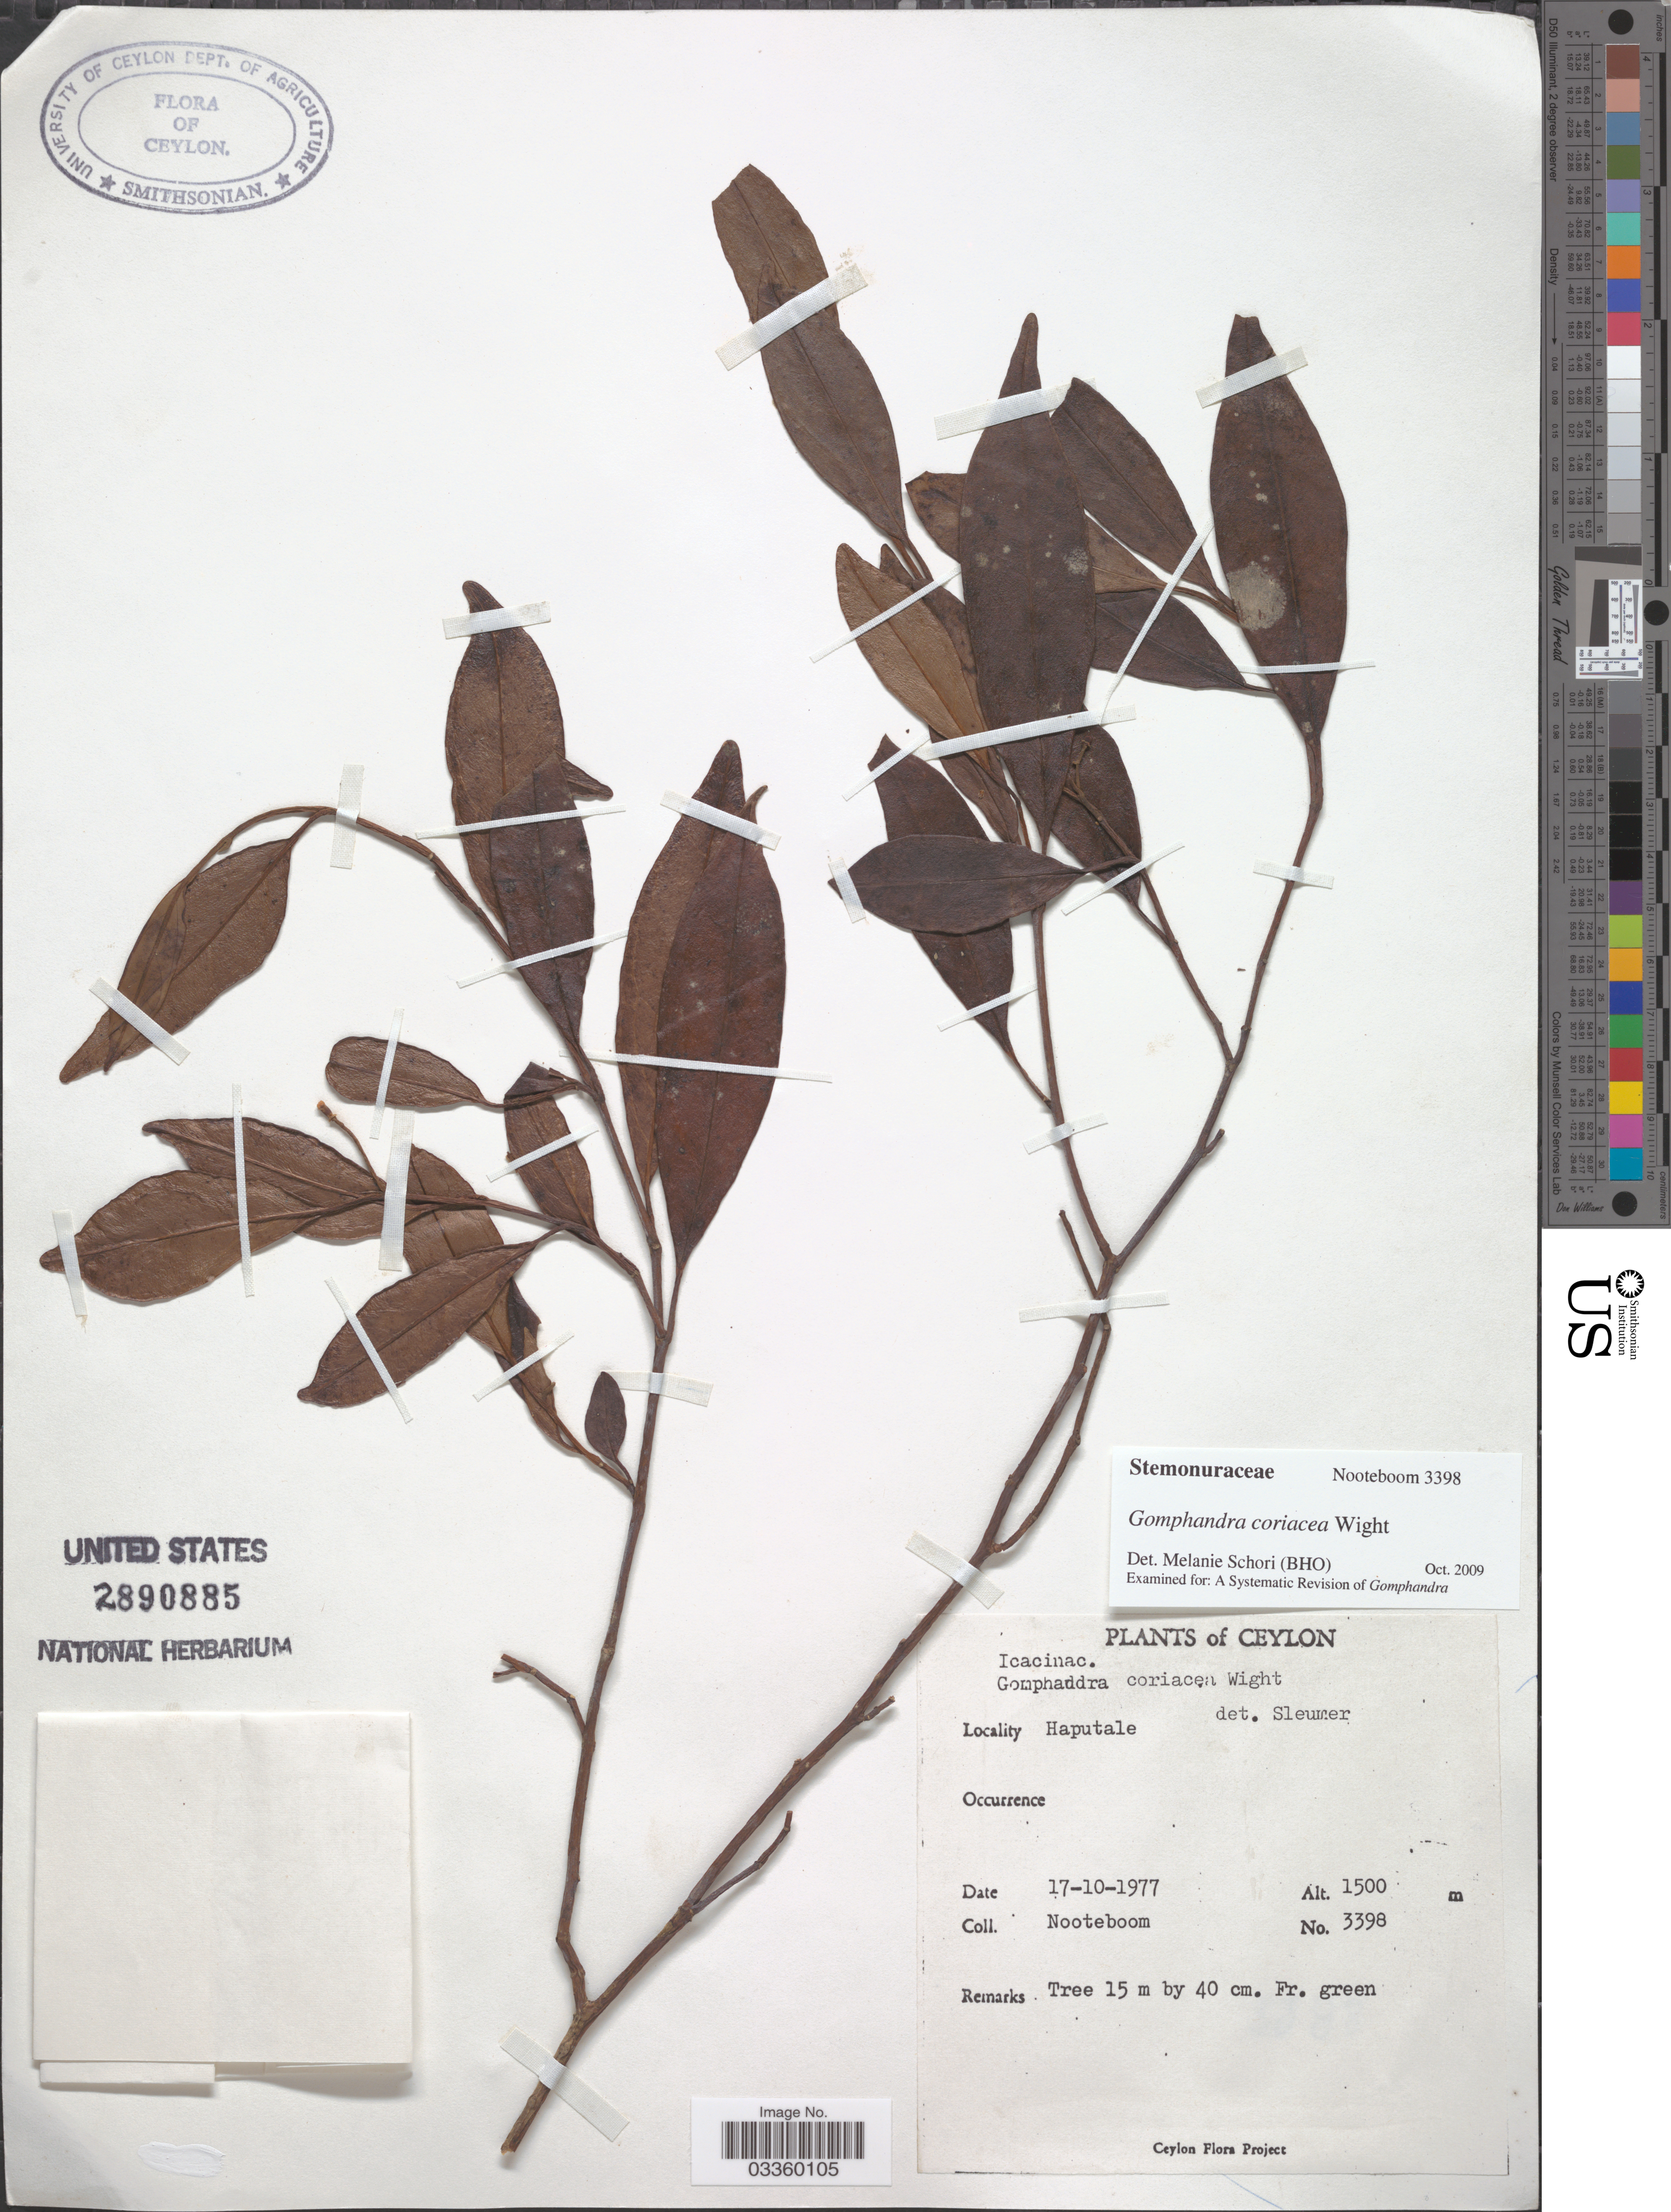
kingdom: Plantae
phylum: Tracheophyta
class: Magnoliopsida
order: Cardiopteridales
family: Stemonuraceae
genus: Gomphandra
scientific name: Gomphandra coriacea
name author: Wight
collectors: Nooteboom, --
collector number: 3398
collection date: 1977-10-17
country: Sri Lanka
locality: Ceylon. Haputale.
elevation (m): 1500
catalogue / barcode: US 2890885